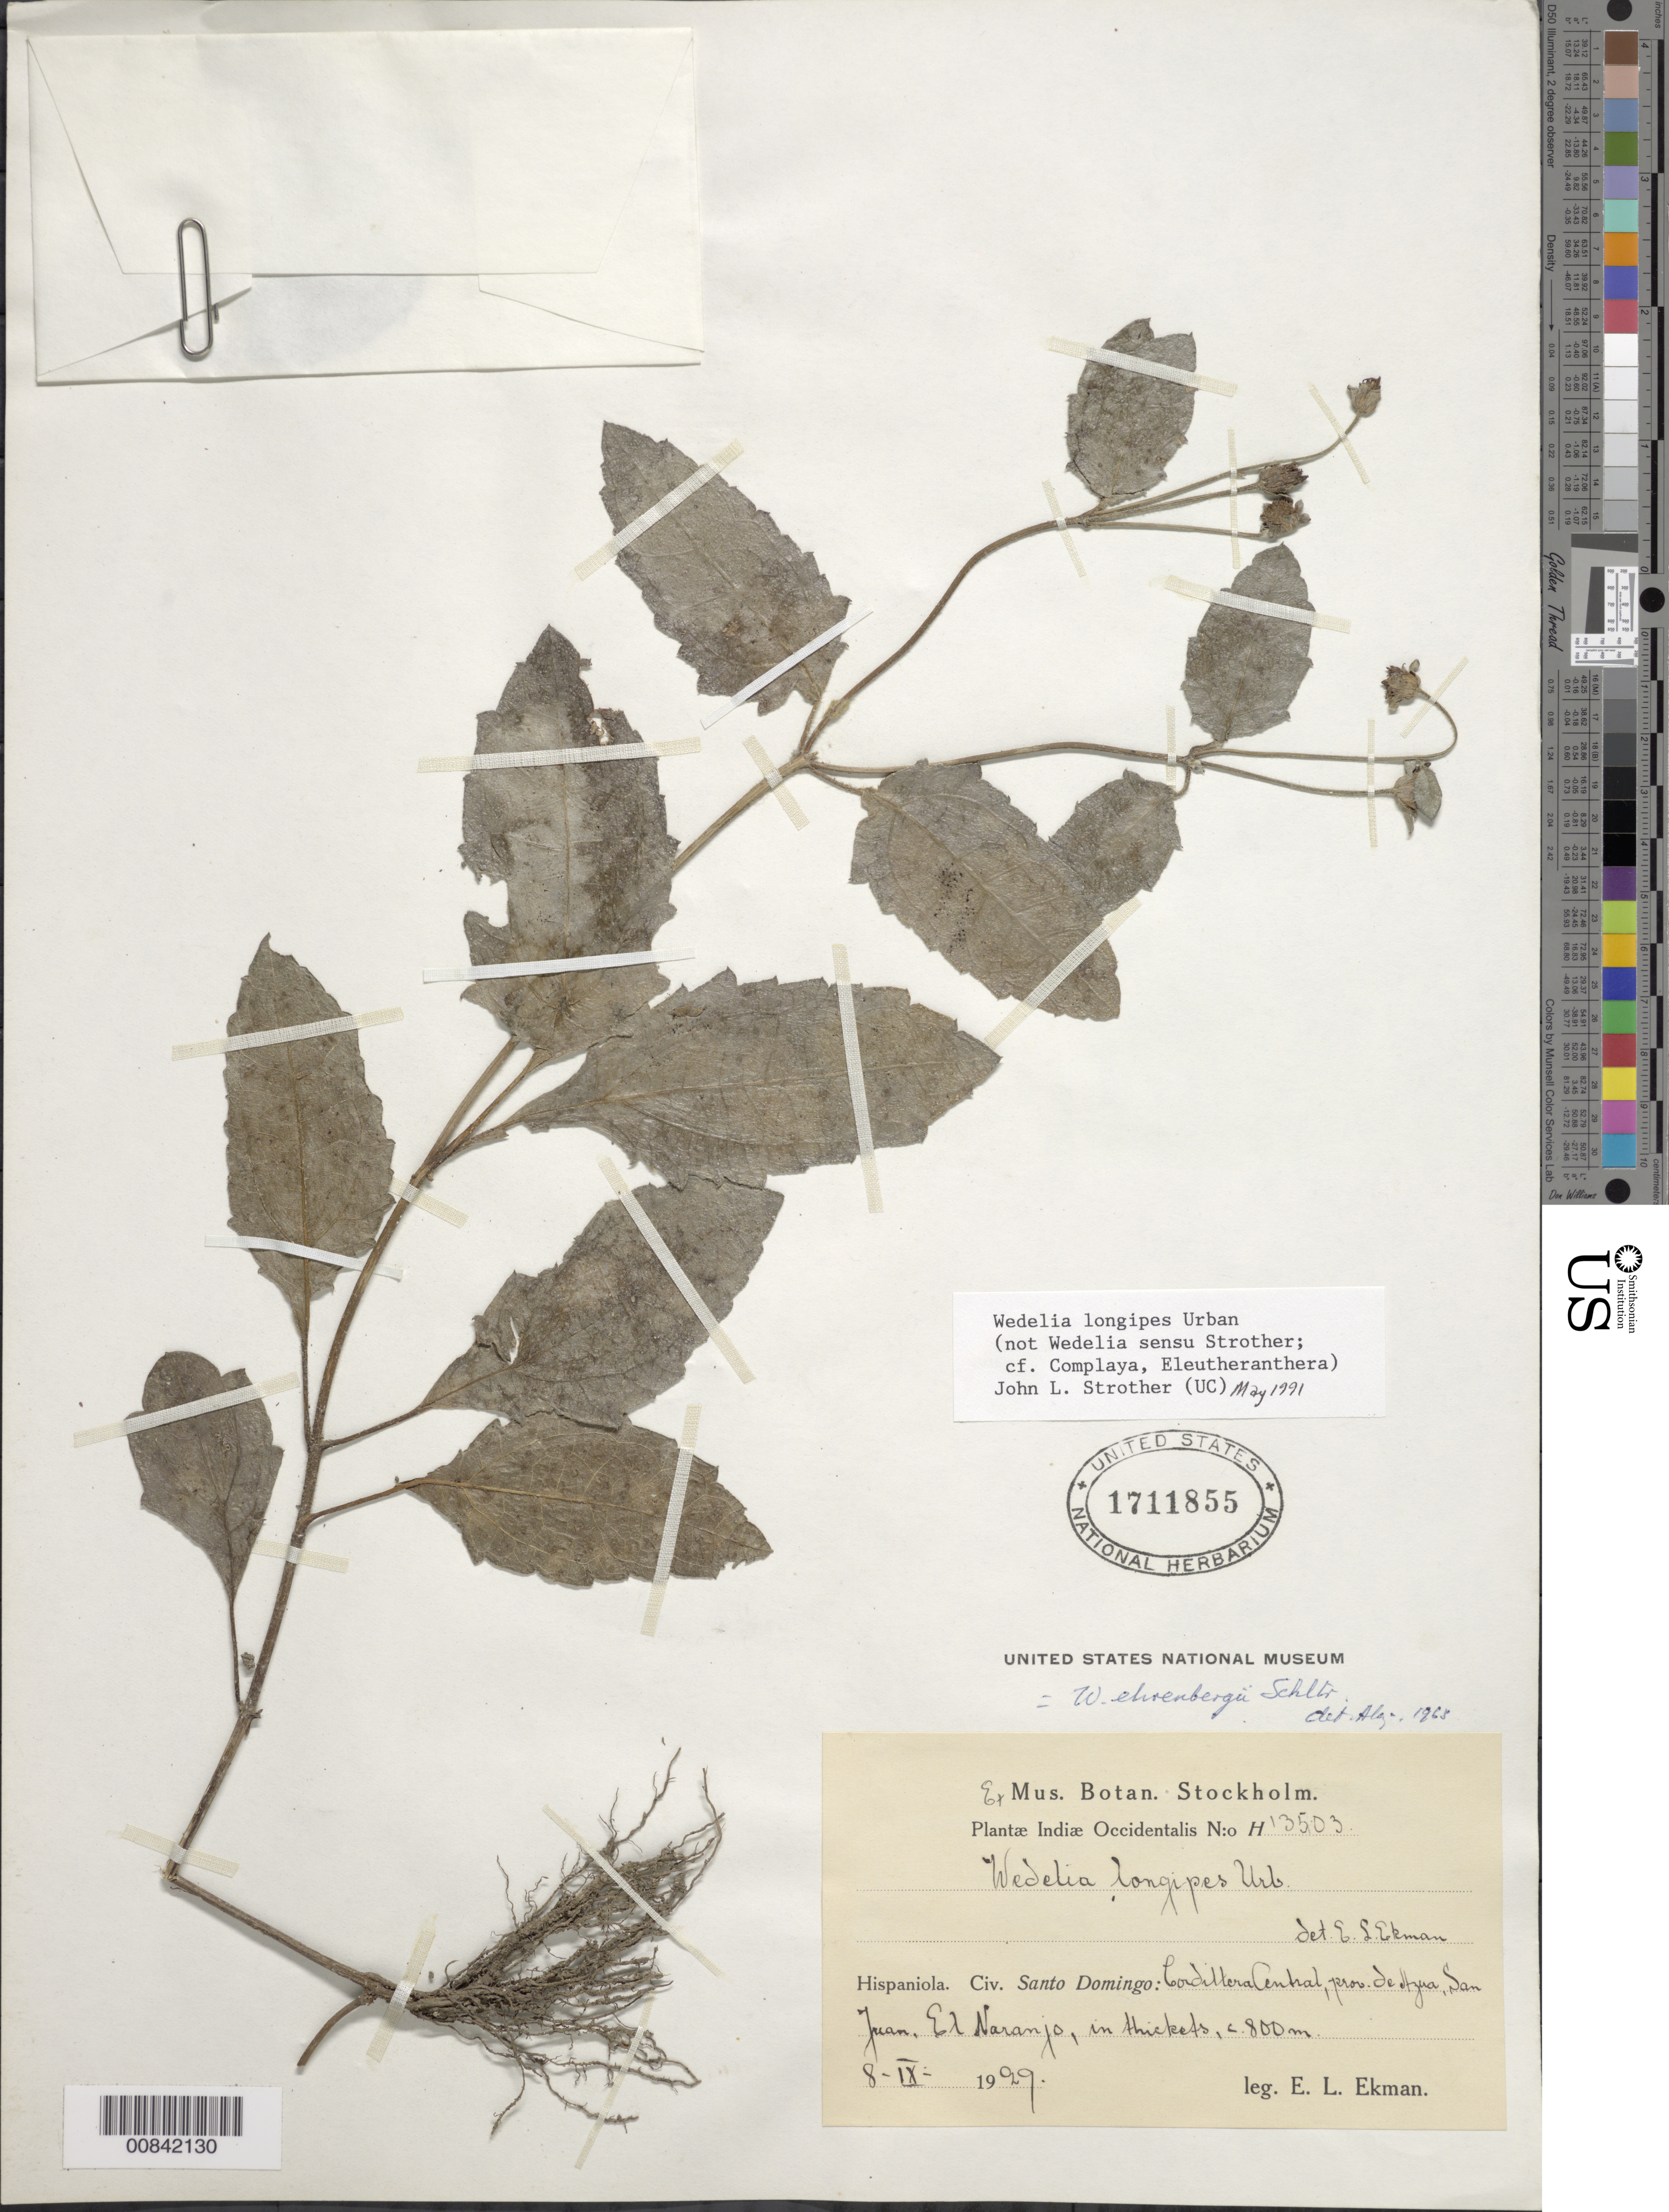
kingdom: Plantae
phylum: Tracheophyta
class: Magnoliopsida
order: Asterales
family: Asteraceae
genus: Wedelia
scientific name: Wedelia longipes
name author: Urb.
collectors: E. L. Ekman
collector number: H 13503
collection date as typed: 08 Sep 1929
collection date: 1929-09-08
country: Dominican Republic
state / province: Azua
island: Hispaniola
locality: Cordillera Central, San Juan, El Naranjo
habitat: El thickets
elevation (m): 800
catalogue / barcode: US 1711855